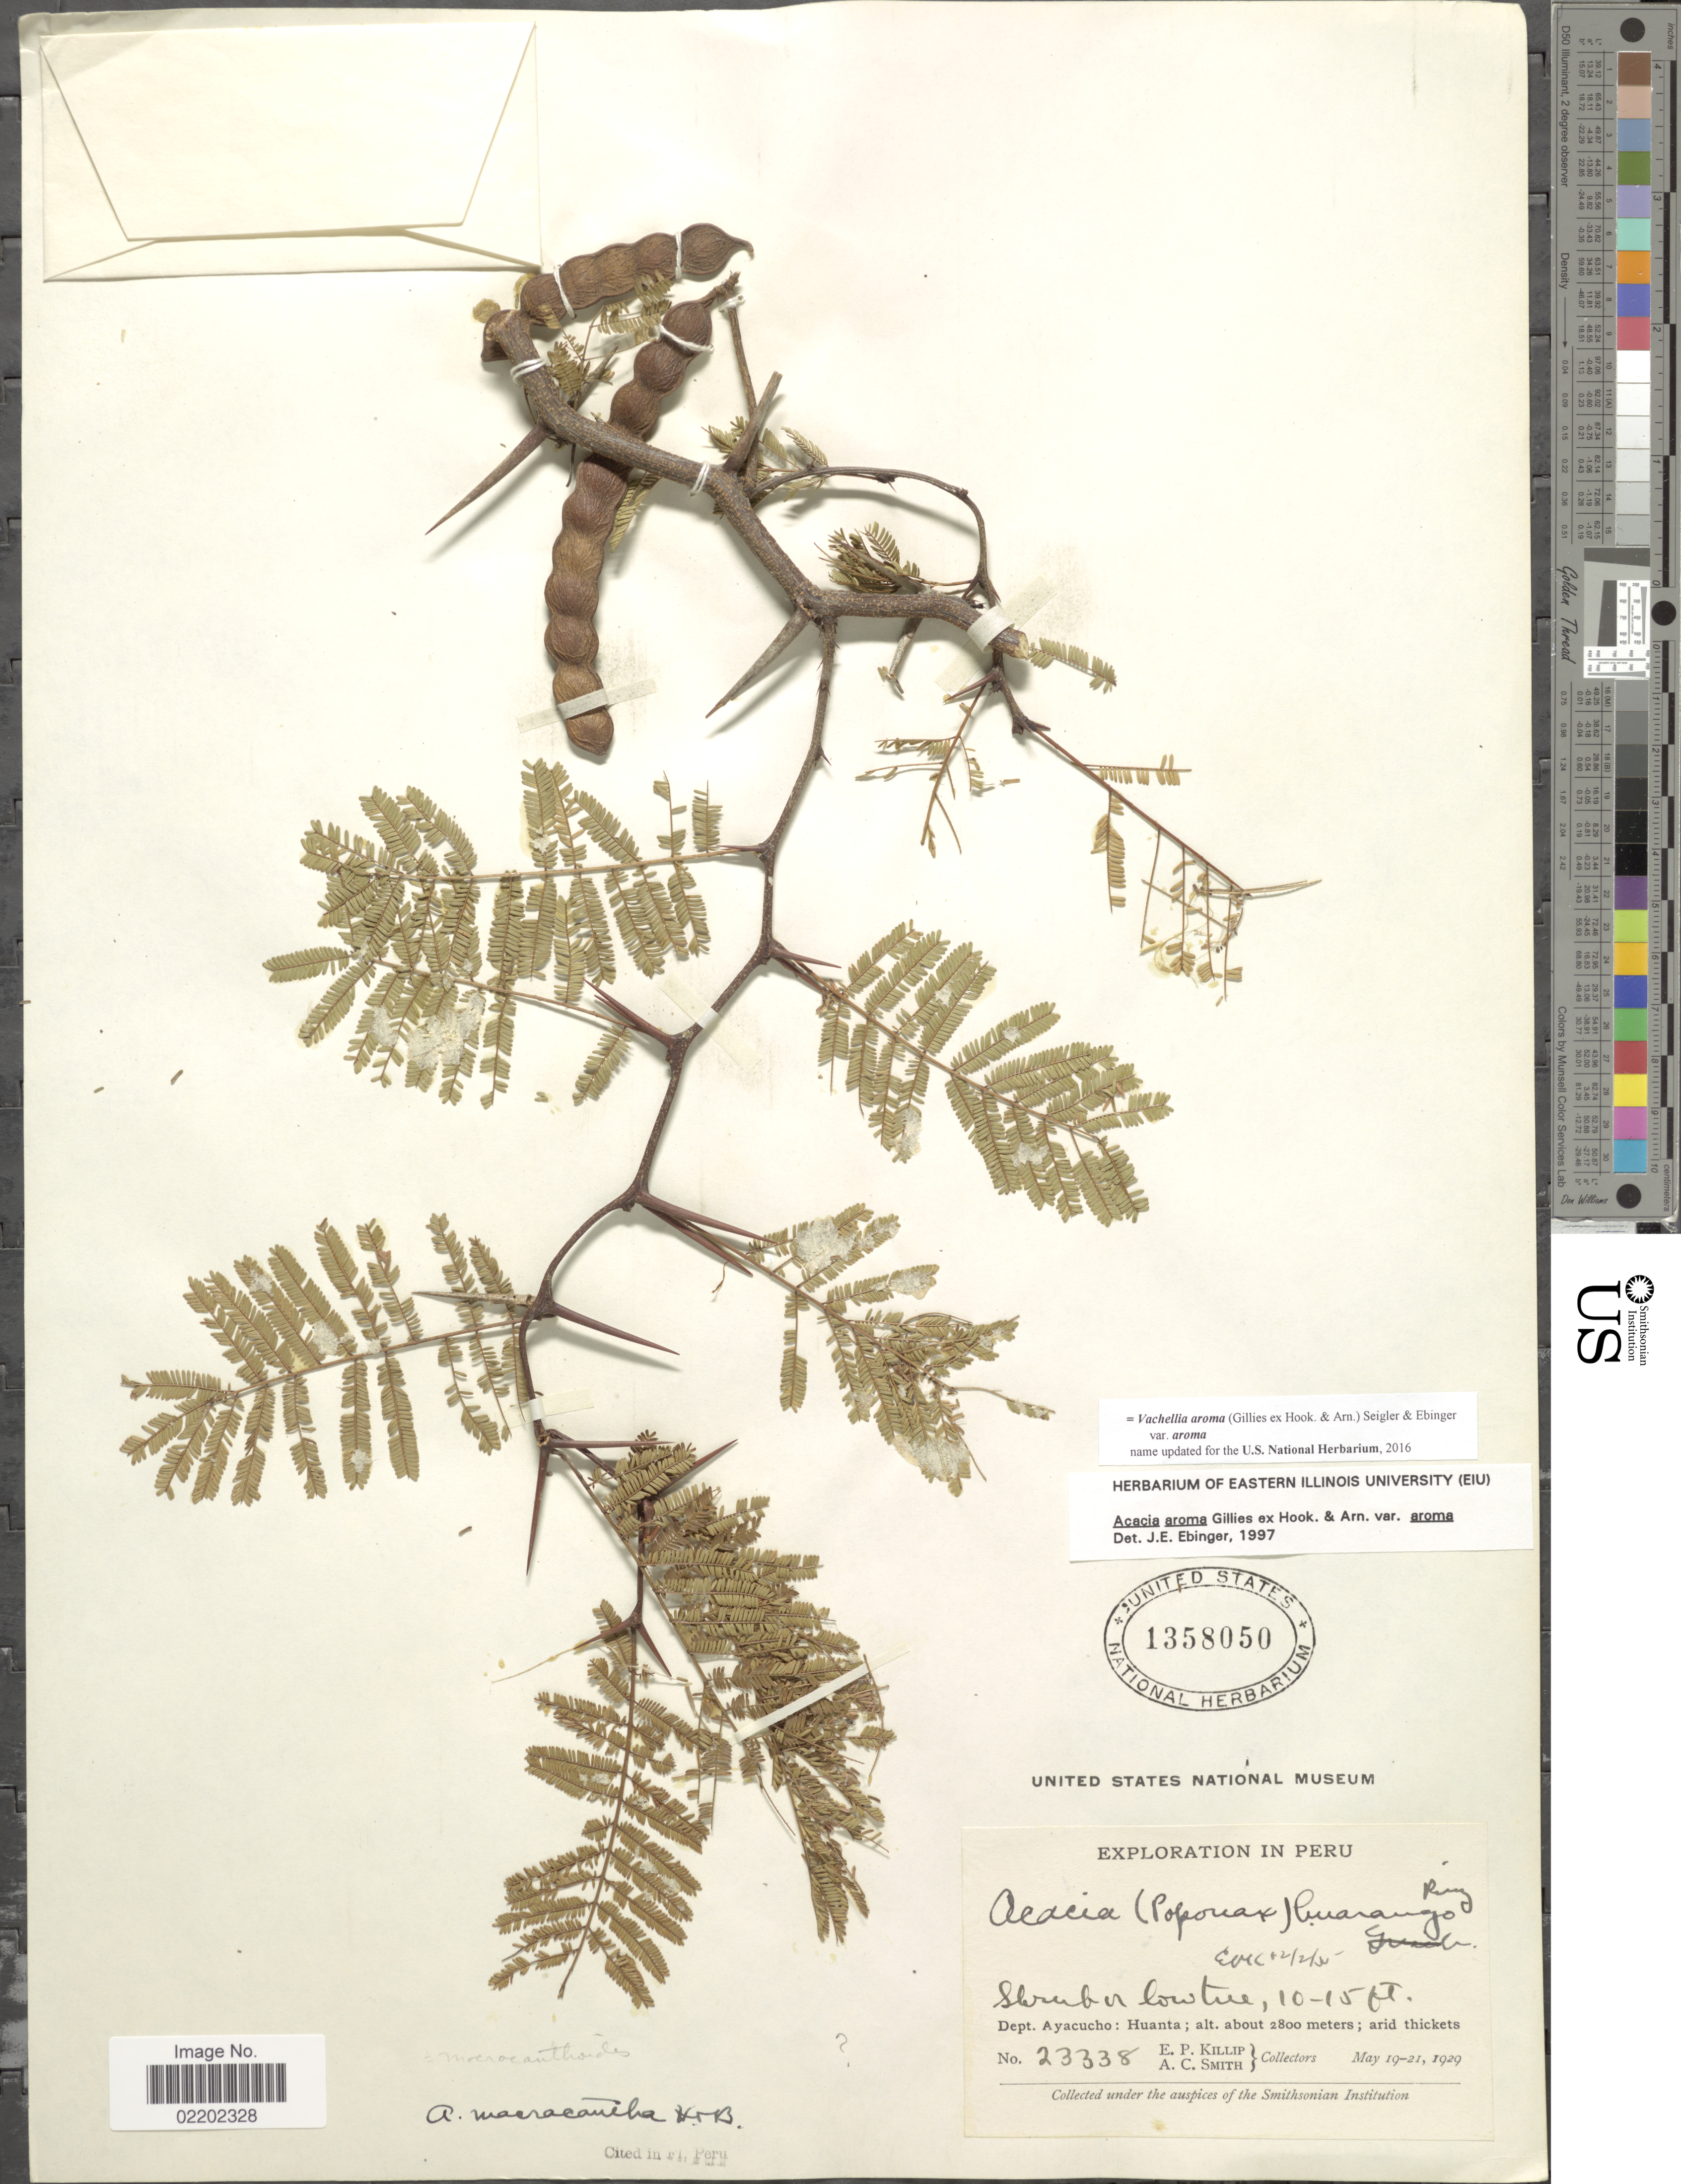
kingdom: Plantae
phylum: Tracheophyta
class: Magnoliopsida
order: Fabales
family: Fabaceae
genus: Vachellia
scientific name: Vachellia aroma var. aroma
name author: (Gillies ex Hook. & Arn.) Seigler & Ebinger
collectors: E. P. Killip & A. C. Smith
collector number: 23338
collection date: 1929-05-19/1929-05-21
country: Peru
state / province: Ayacucho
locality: Dept. Ayacucho: Huanta; arid thickets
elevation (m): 2800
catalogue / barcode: US 1358050